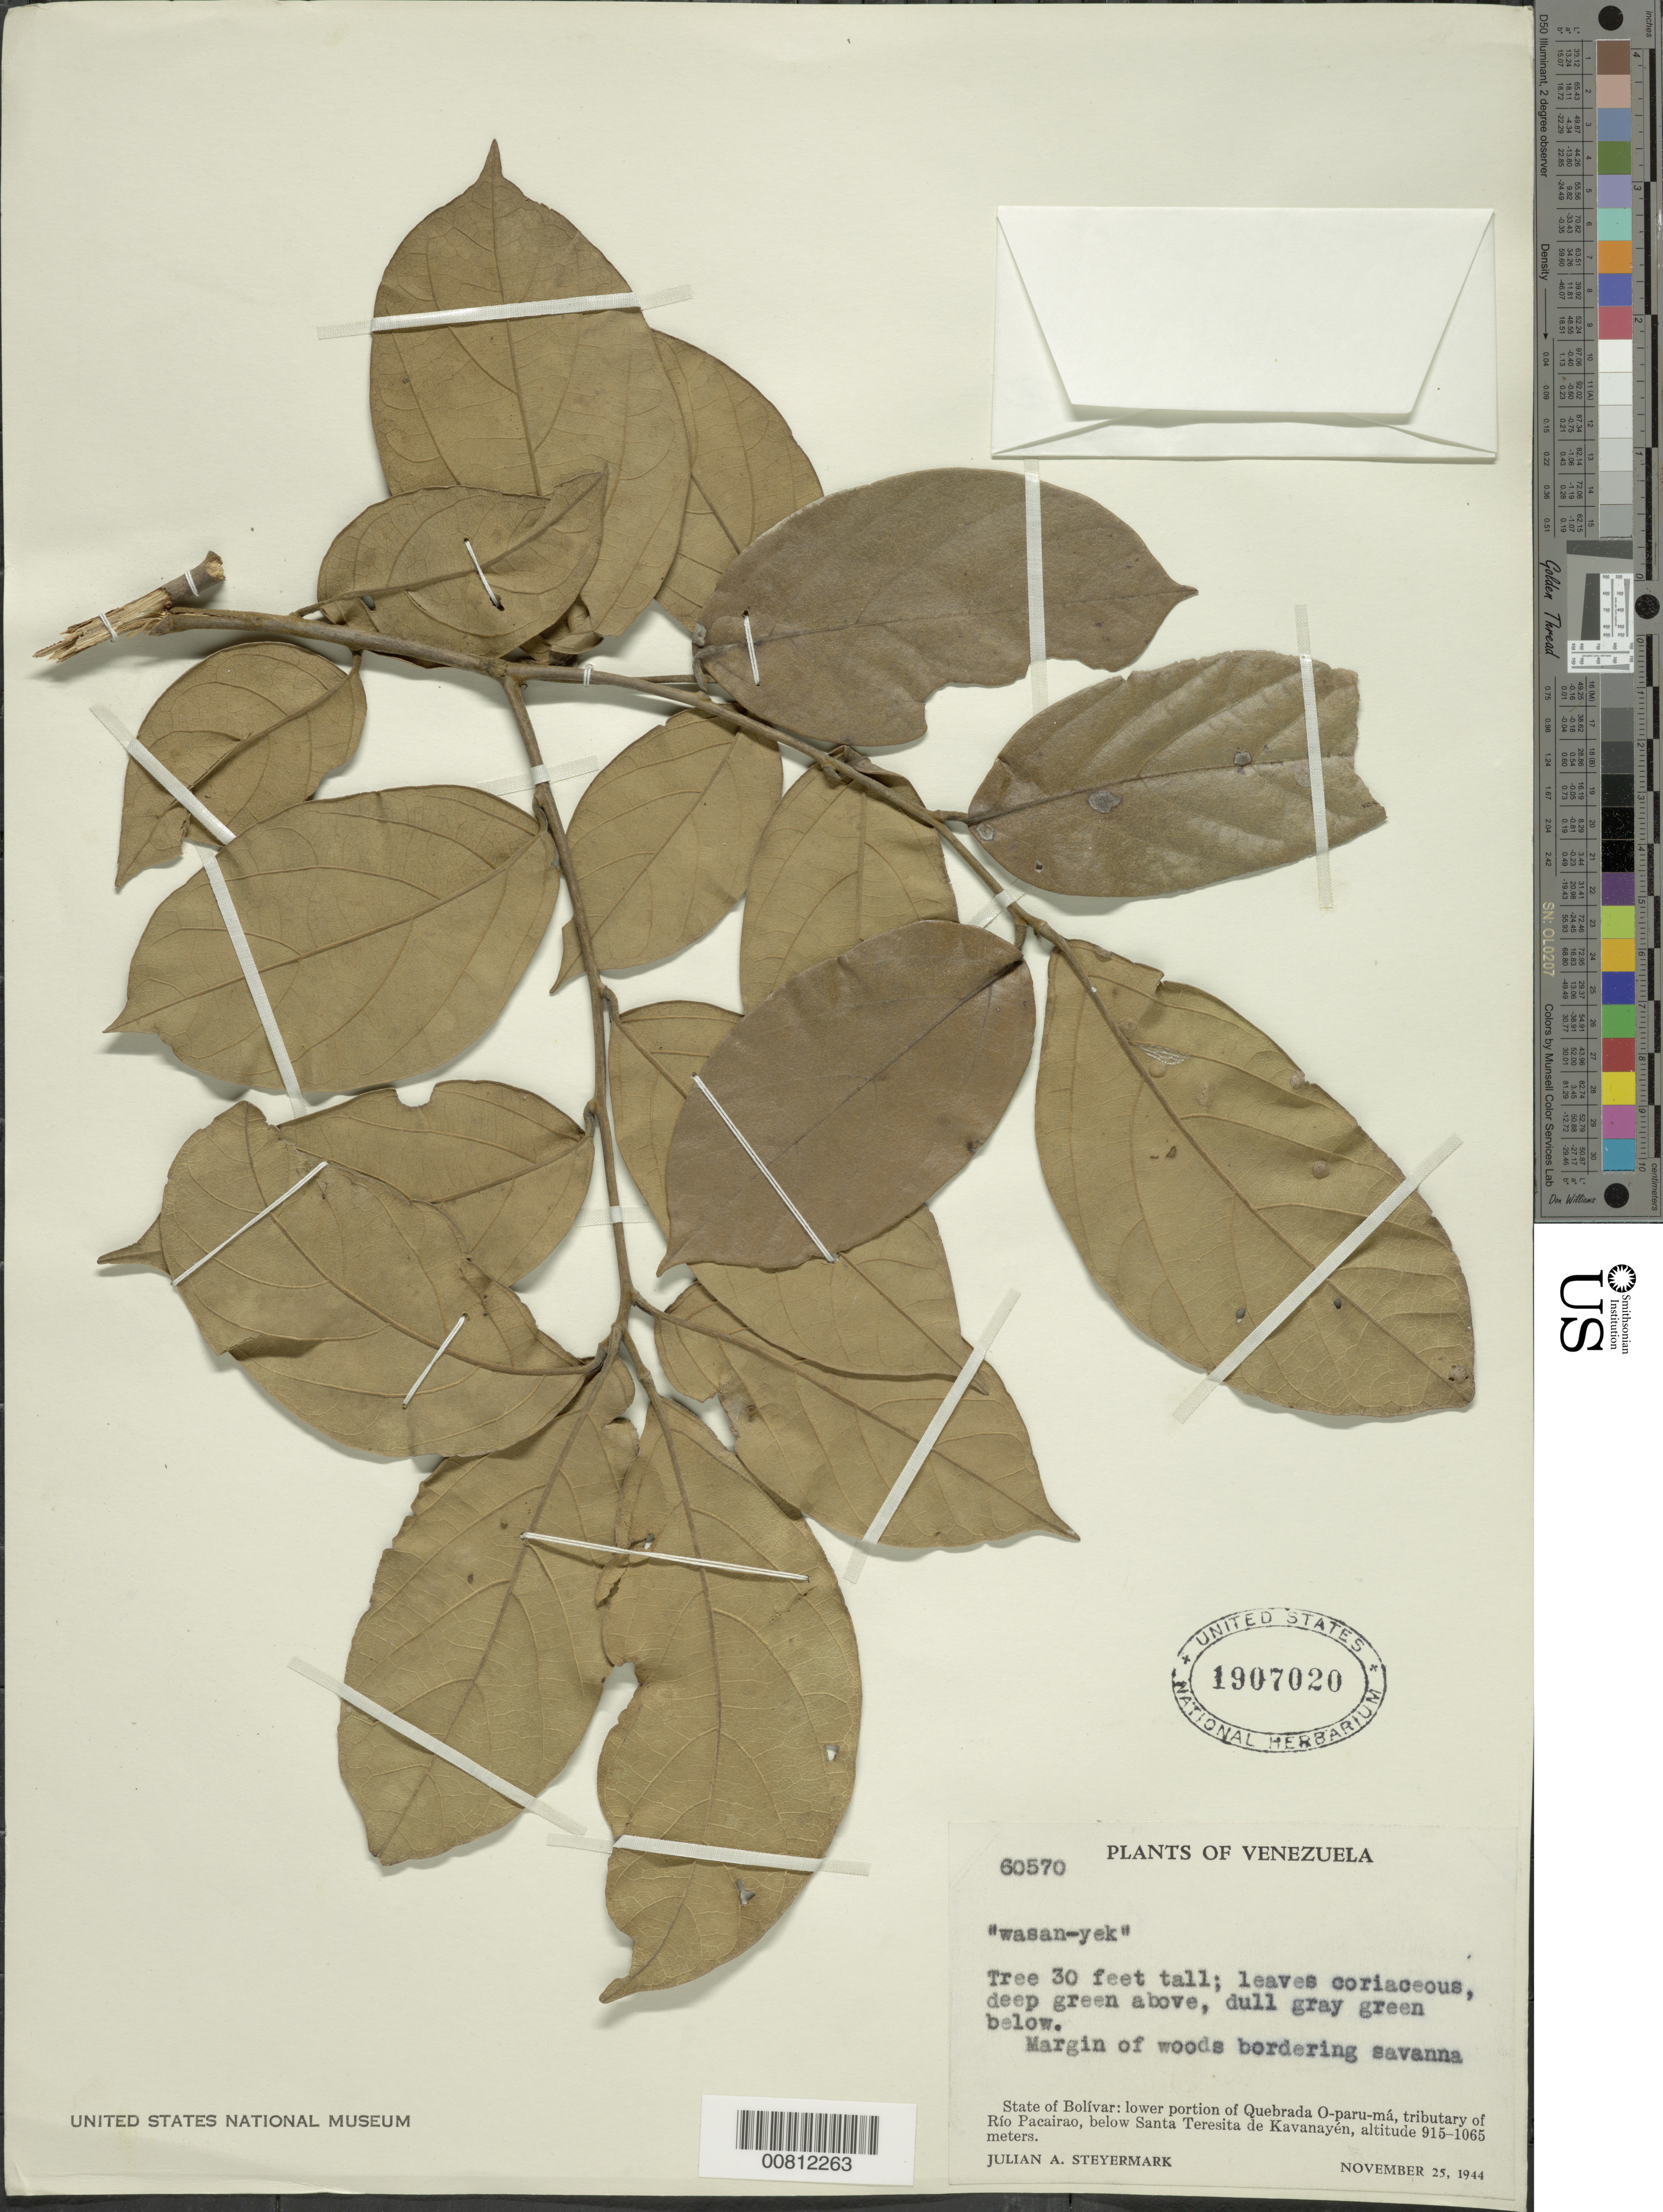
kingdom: Plantae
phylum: Tracheophyta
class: Magnoliopsida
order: Boraginales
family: Cordiaceae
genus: Cordia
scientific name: Cordia naidophila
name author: I.M. Johnst.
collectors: J. Steyermark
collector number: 60570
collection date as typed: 25-Nov-44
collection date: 1944-11-25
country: Venezuela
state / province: Bolívar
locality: Quebrada O-paru-má, trib. of Río Pacairao, below Santa Teresita de Kavanayén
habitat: Margin of woods bordering savannas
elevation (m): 915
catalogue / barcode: US 1907020